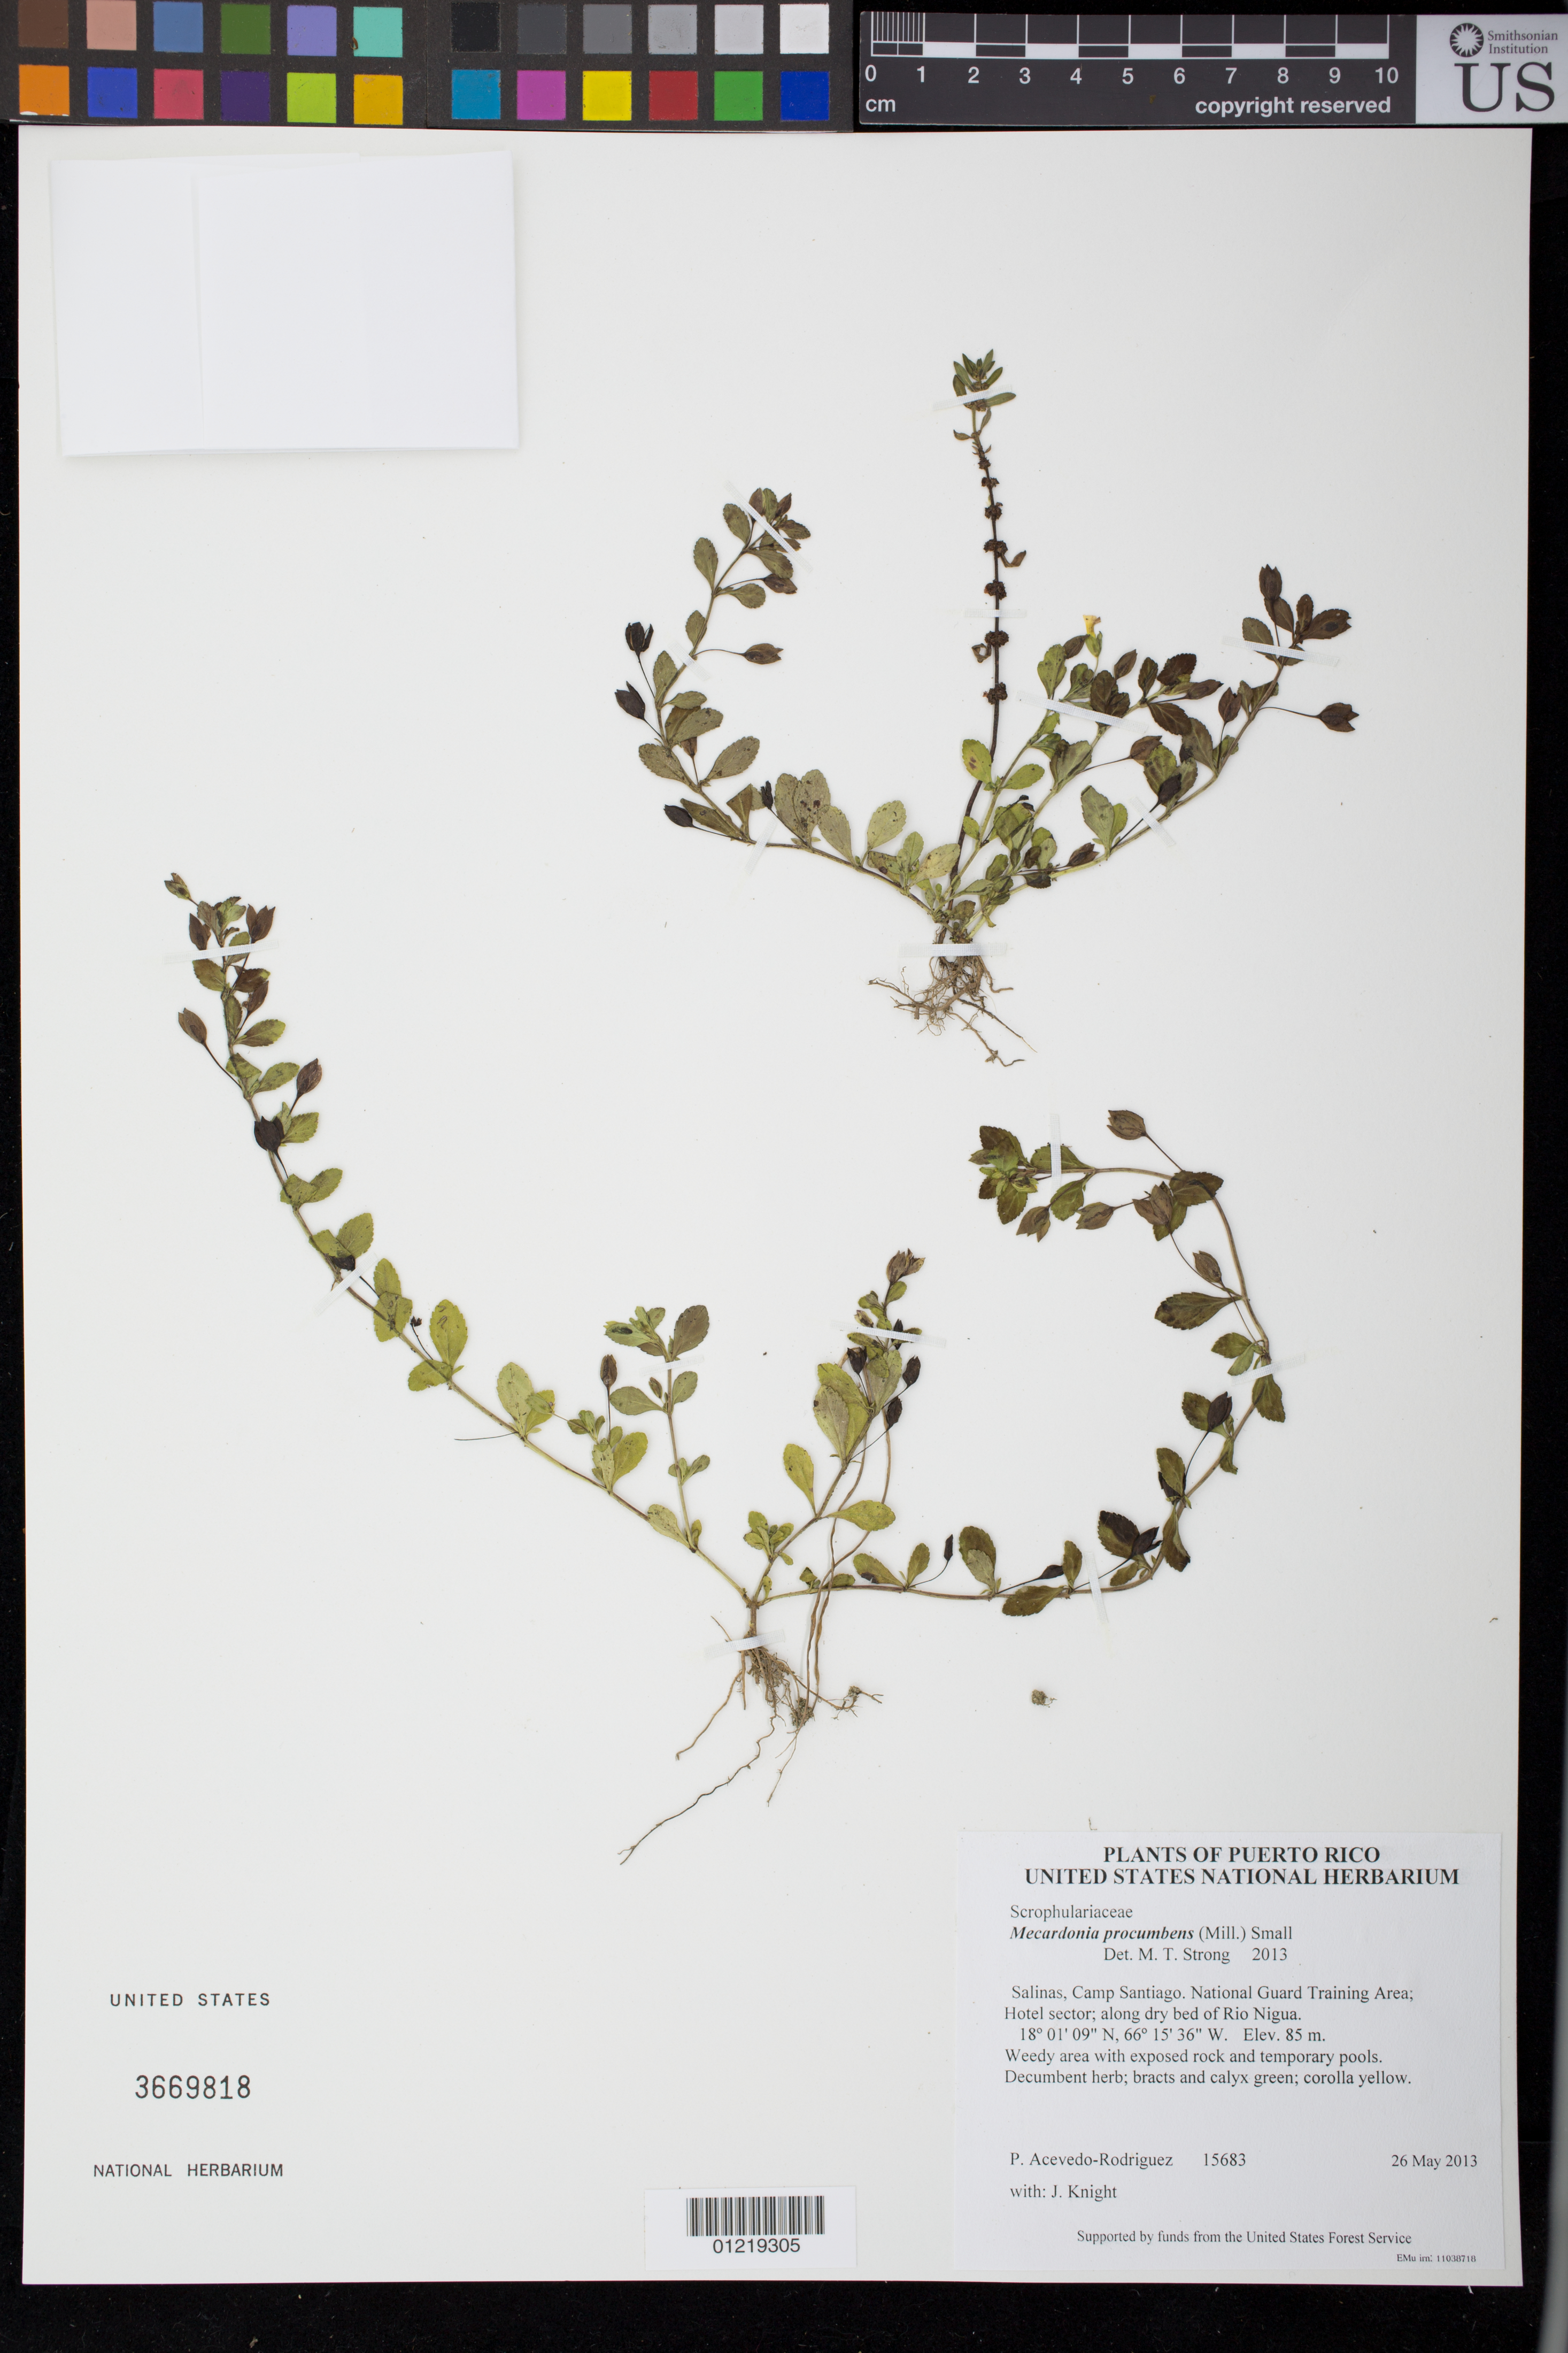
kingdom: Plantae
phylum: Tracheophyta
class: Magnoliopsida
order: Lamiales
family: Plantaginaceae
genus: Mecardonia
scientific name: Mecardonia procumbens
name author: (Mill.) Small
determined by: Strong, M. T., (US), Smithsonian Institution - National Museum of Natural History (UNITED STATES)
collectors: P. Acevedo-Rodr. & J. Knight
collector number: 15683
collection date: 2013-05-26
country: Puerto Rico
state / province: Salinas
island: Puerto Rico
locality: Camp Santiago. National Guard Training Area; Hotel sector; along dry bed of Rio Nigua.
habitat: Weedy area with exposed rock and temporary pools.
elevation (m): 85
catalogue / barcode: US 3669818